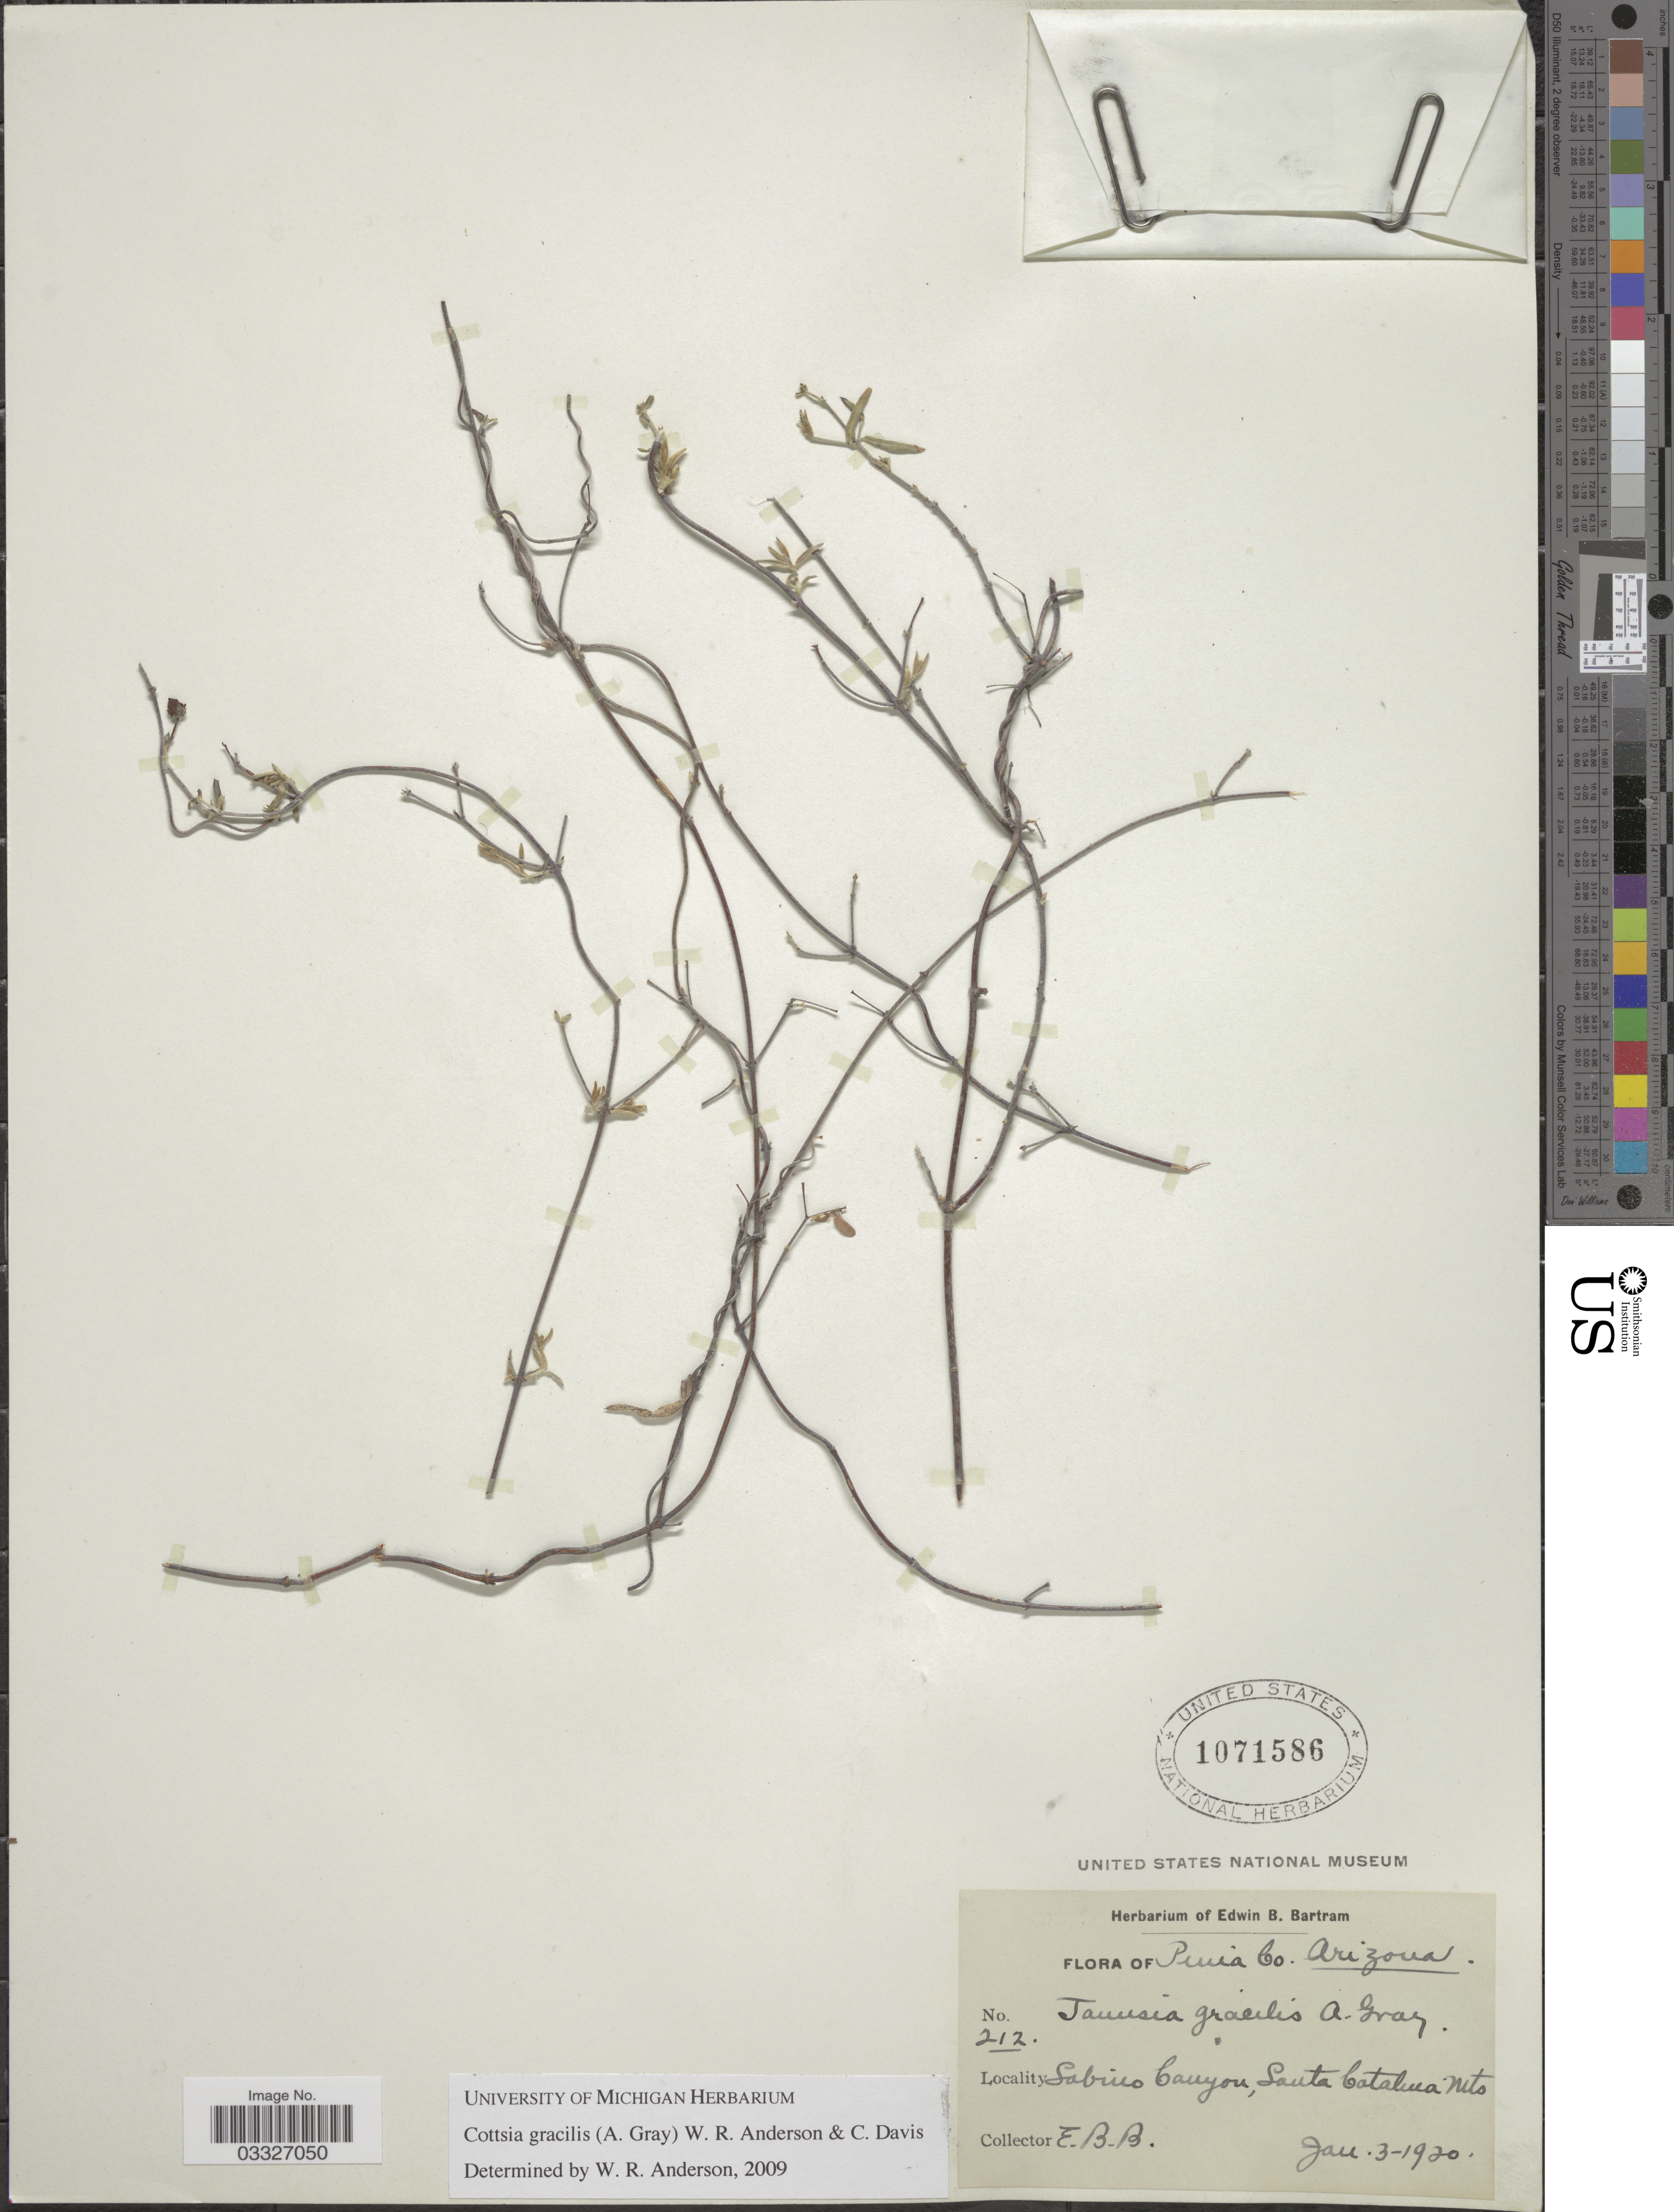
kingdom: Plantae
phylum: Tracheophyta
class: Magnoliopsida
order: Malpighiales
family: Malpighiaceae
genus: Cottsia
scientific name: Cottsia gracilis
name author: (A. Gray) W.R. Anderson & C. Davis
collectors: E. B. Bartram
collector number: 212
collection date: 1920-01-03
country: United States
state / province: Arizona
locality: Pima Co. Sabino Canyon, Santa Catalina Mts.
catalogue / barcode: US 1071586